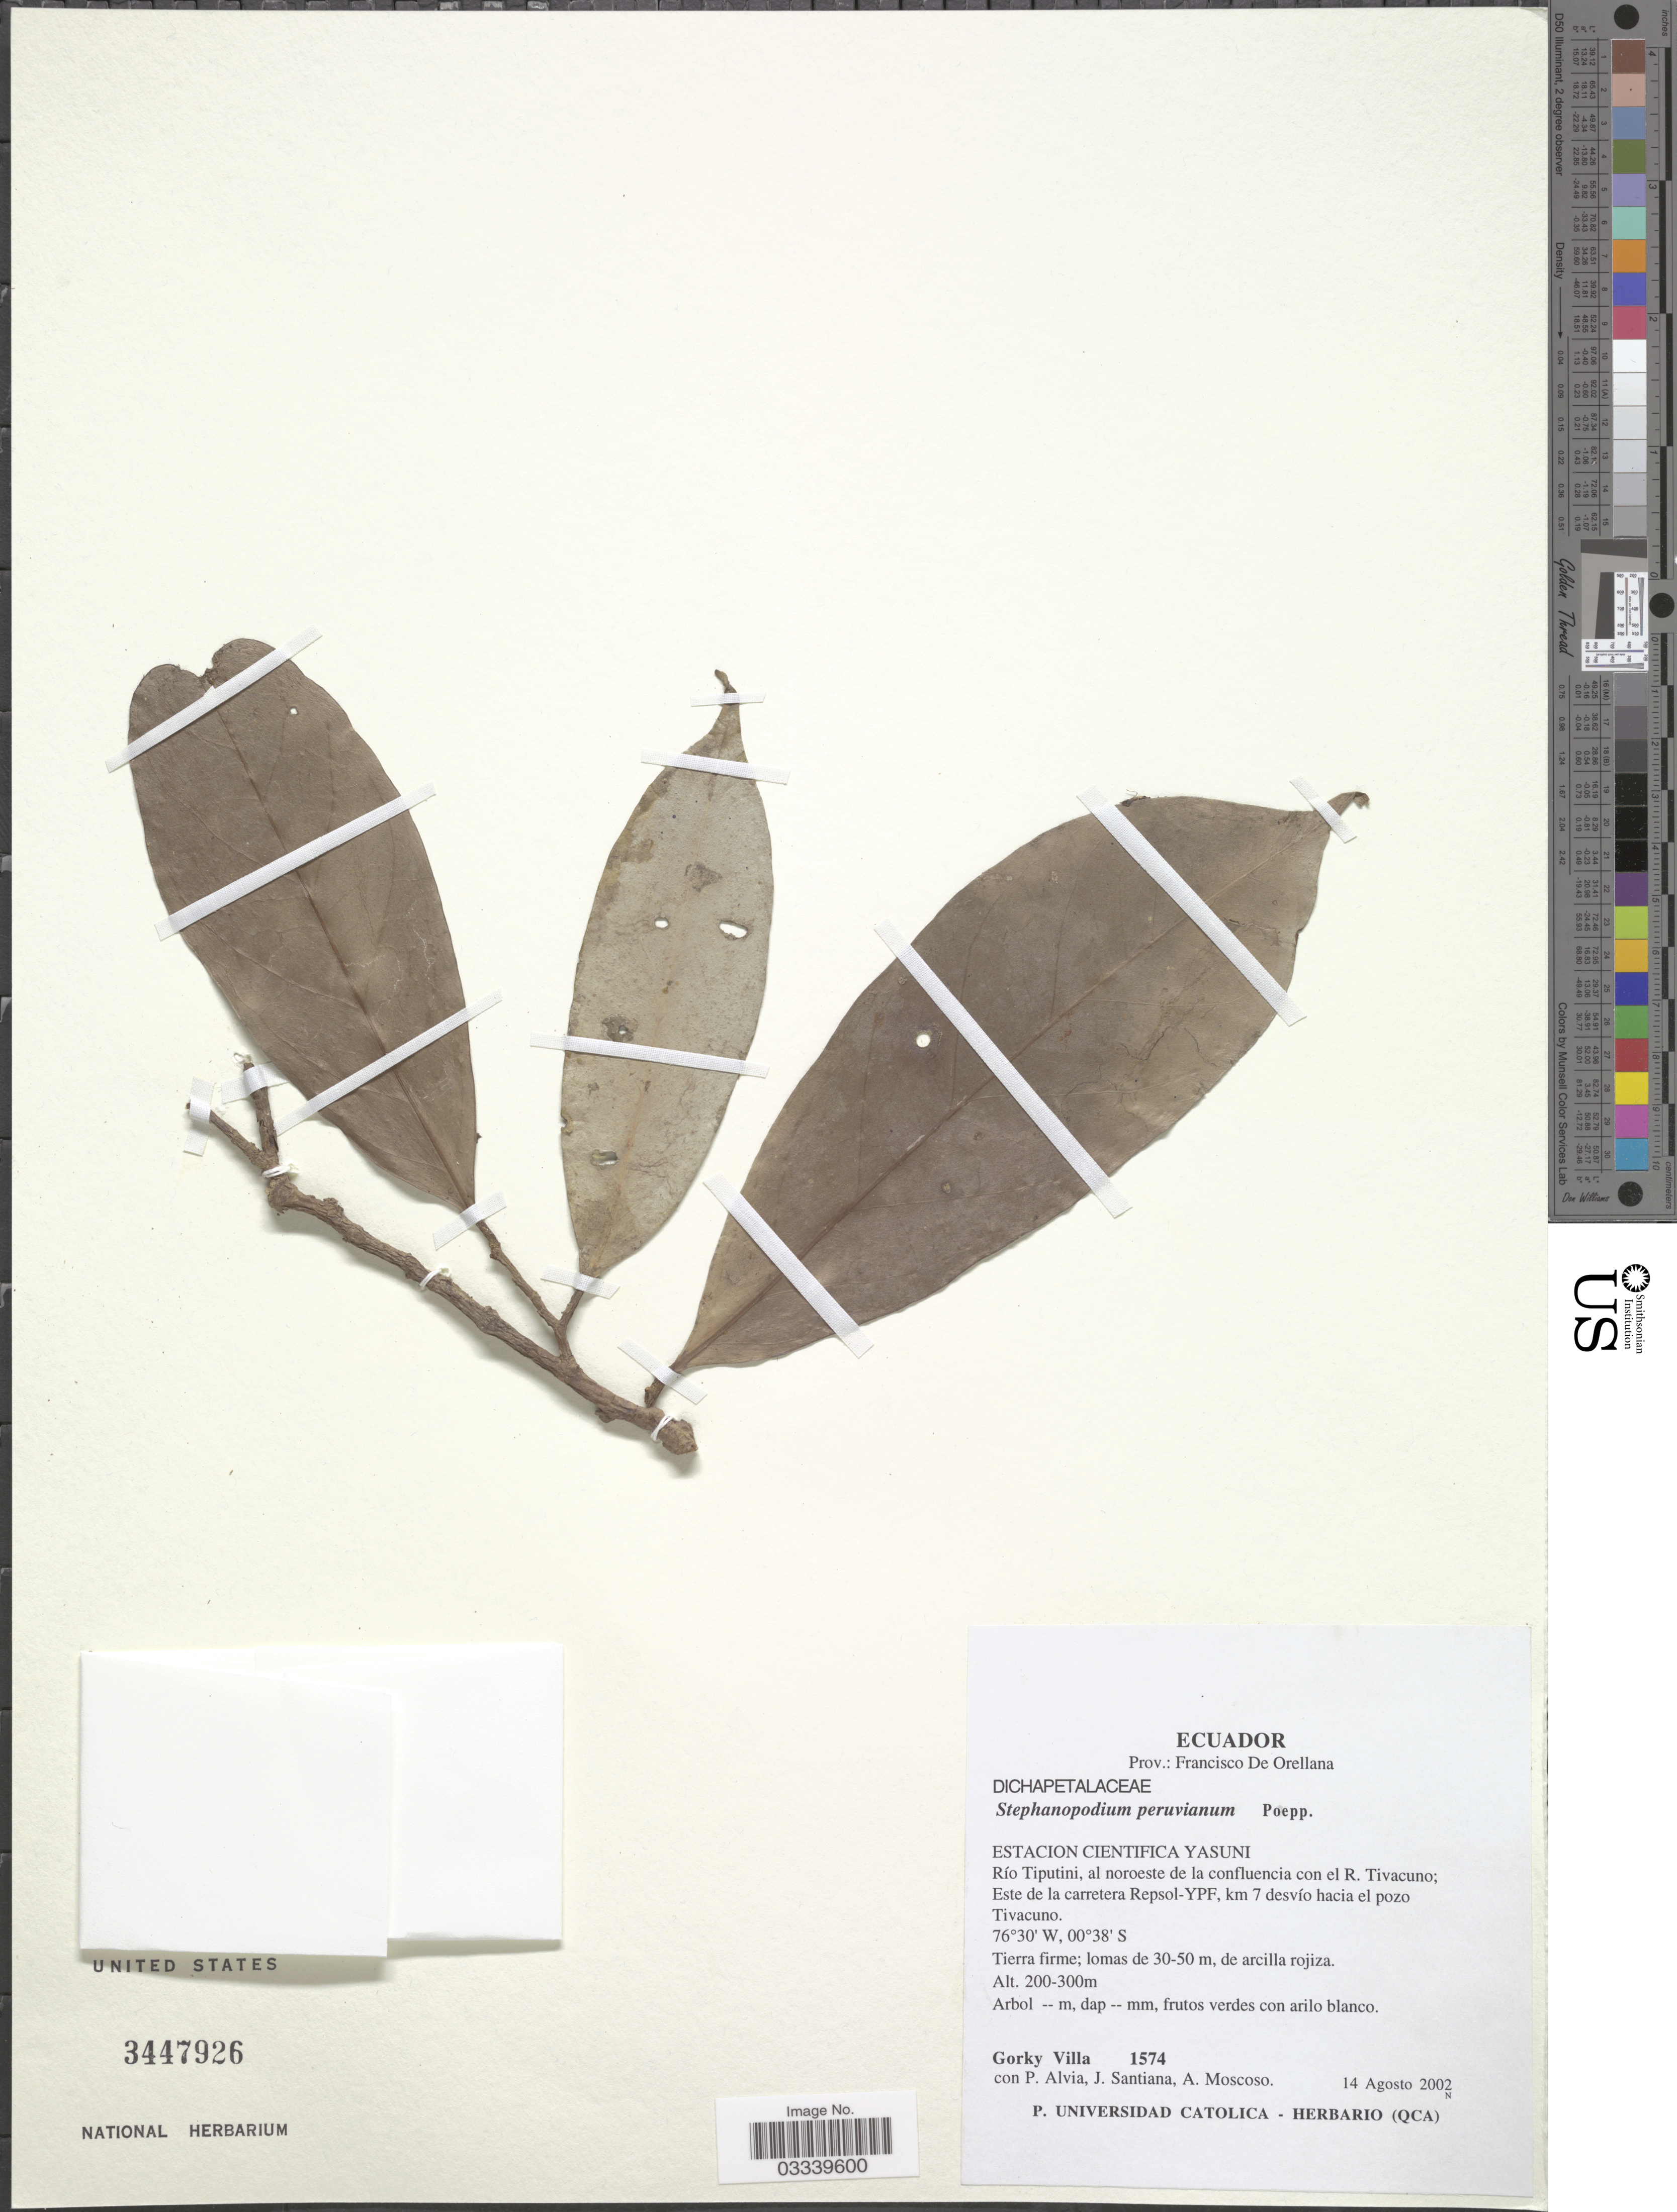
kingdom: Plantae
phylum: Tracheophyta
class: Magnoliopsida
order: Malpighiales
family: Dichapetalaceae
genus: Stephanopodium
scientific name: Stephanopodium peruvianum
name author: Poepp. & Endl.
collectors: G. Villa, P. Alvia, J. Santiana & A. Moscoso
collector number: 1574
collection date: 2002-08-14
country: Ecuador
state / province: Orellana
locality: Prov.: Francisco De Orellana. Estacion Cientifica Yasuni. Río Tiputini, al noroeste de la confluencia con el R. Tivacuno; Este de la carretera Repsol-YPF, km 7 desvío hacia el pozo Tivacuno.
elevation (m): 200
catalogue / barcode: US 3447926